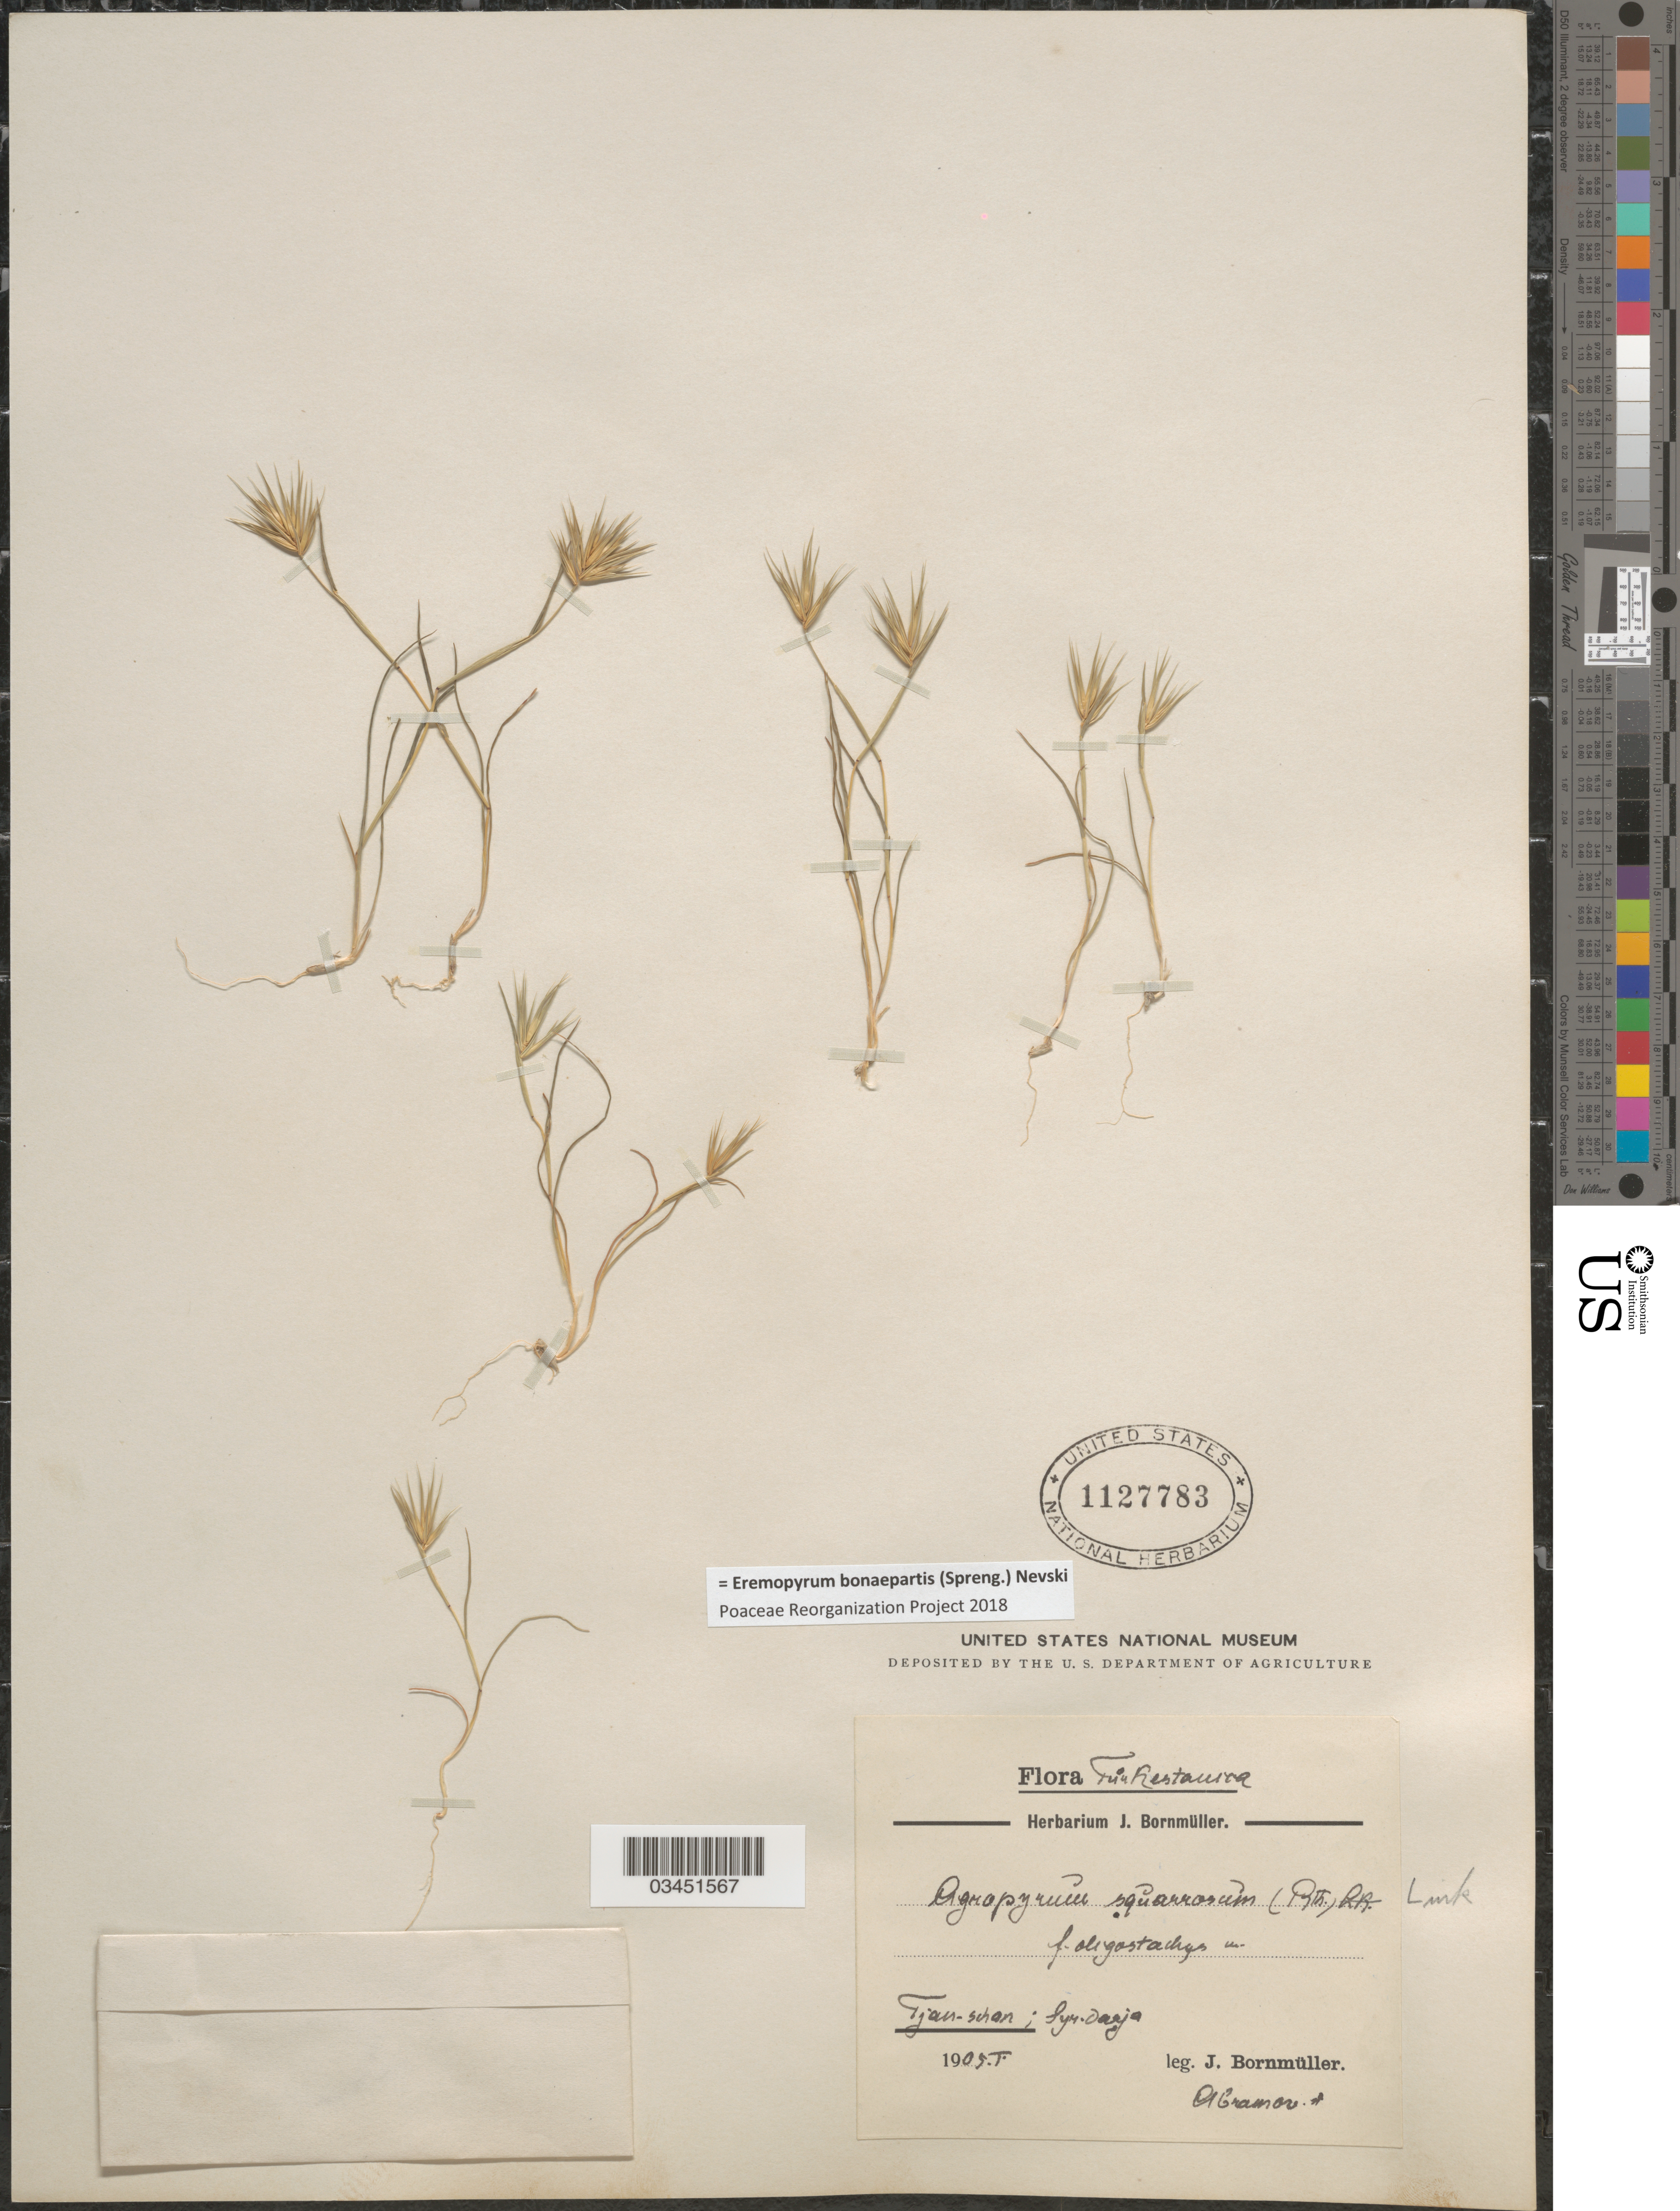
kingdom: Plantae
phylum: Tracheophyta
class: Liliopsida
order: Poales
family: Poaceae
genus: Eremopyrum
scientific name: Eremopyrum bonaepartis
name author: (Spreng.) Nevski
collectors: J. Bornmüller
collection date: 1905-01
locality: Tůrkestanica. Tjan-schan; Syr-darja.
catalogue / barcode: US 1127783